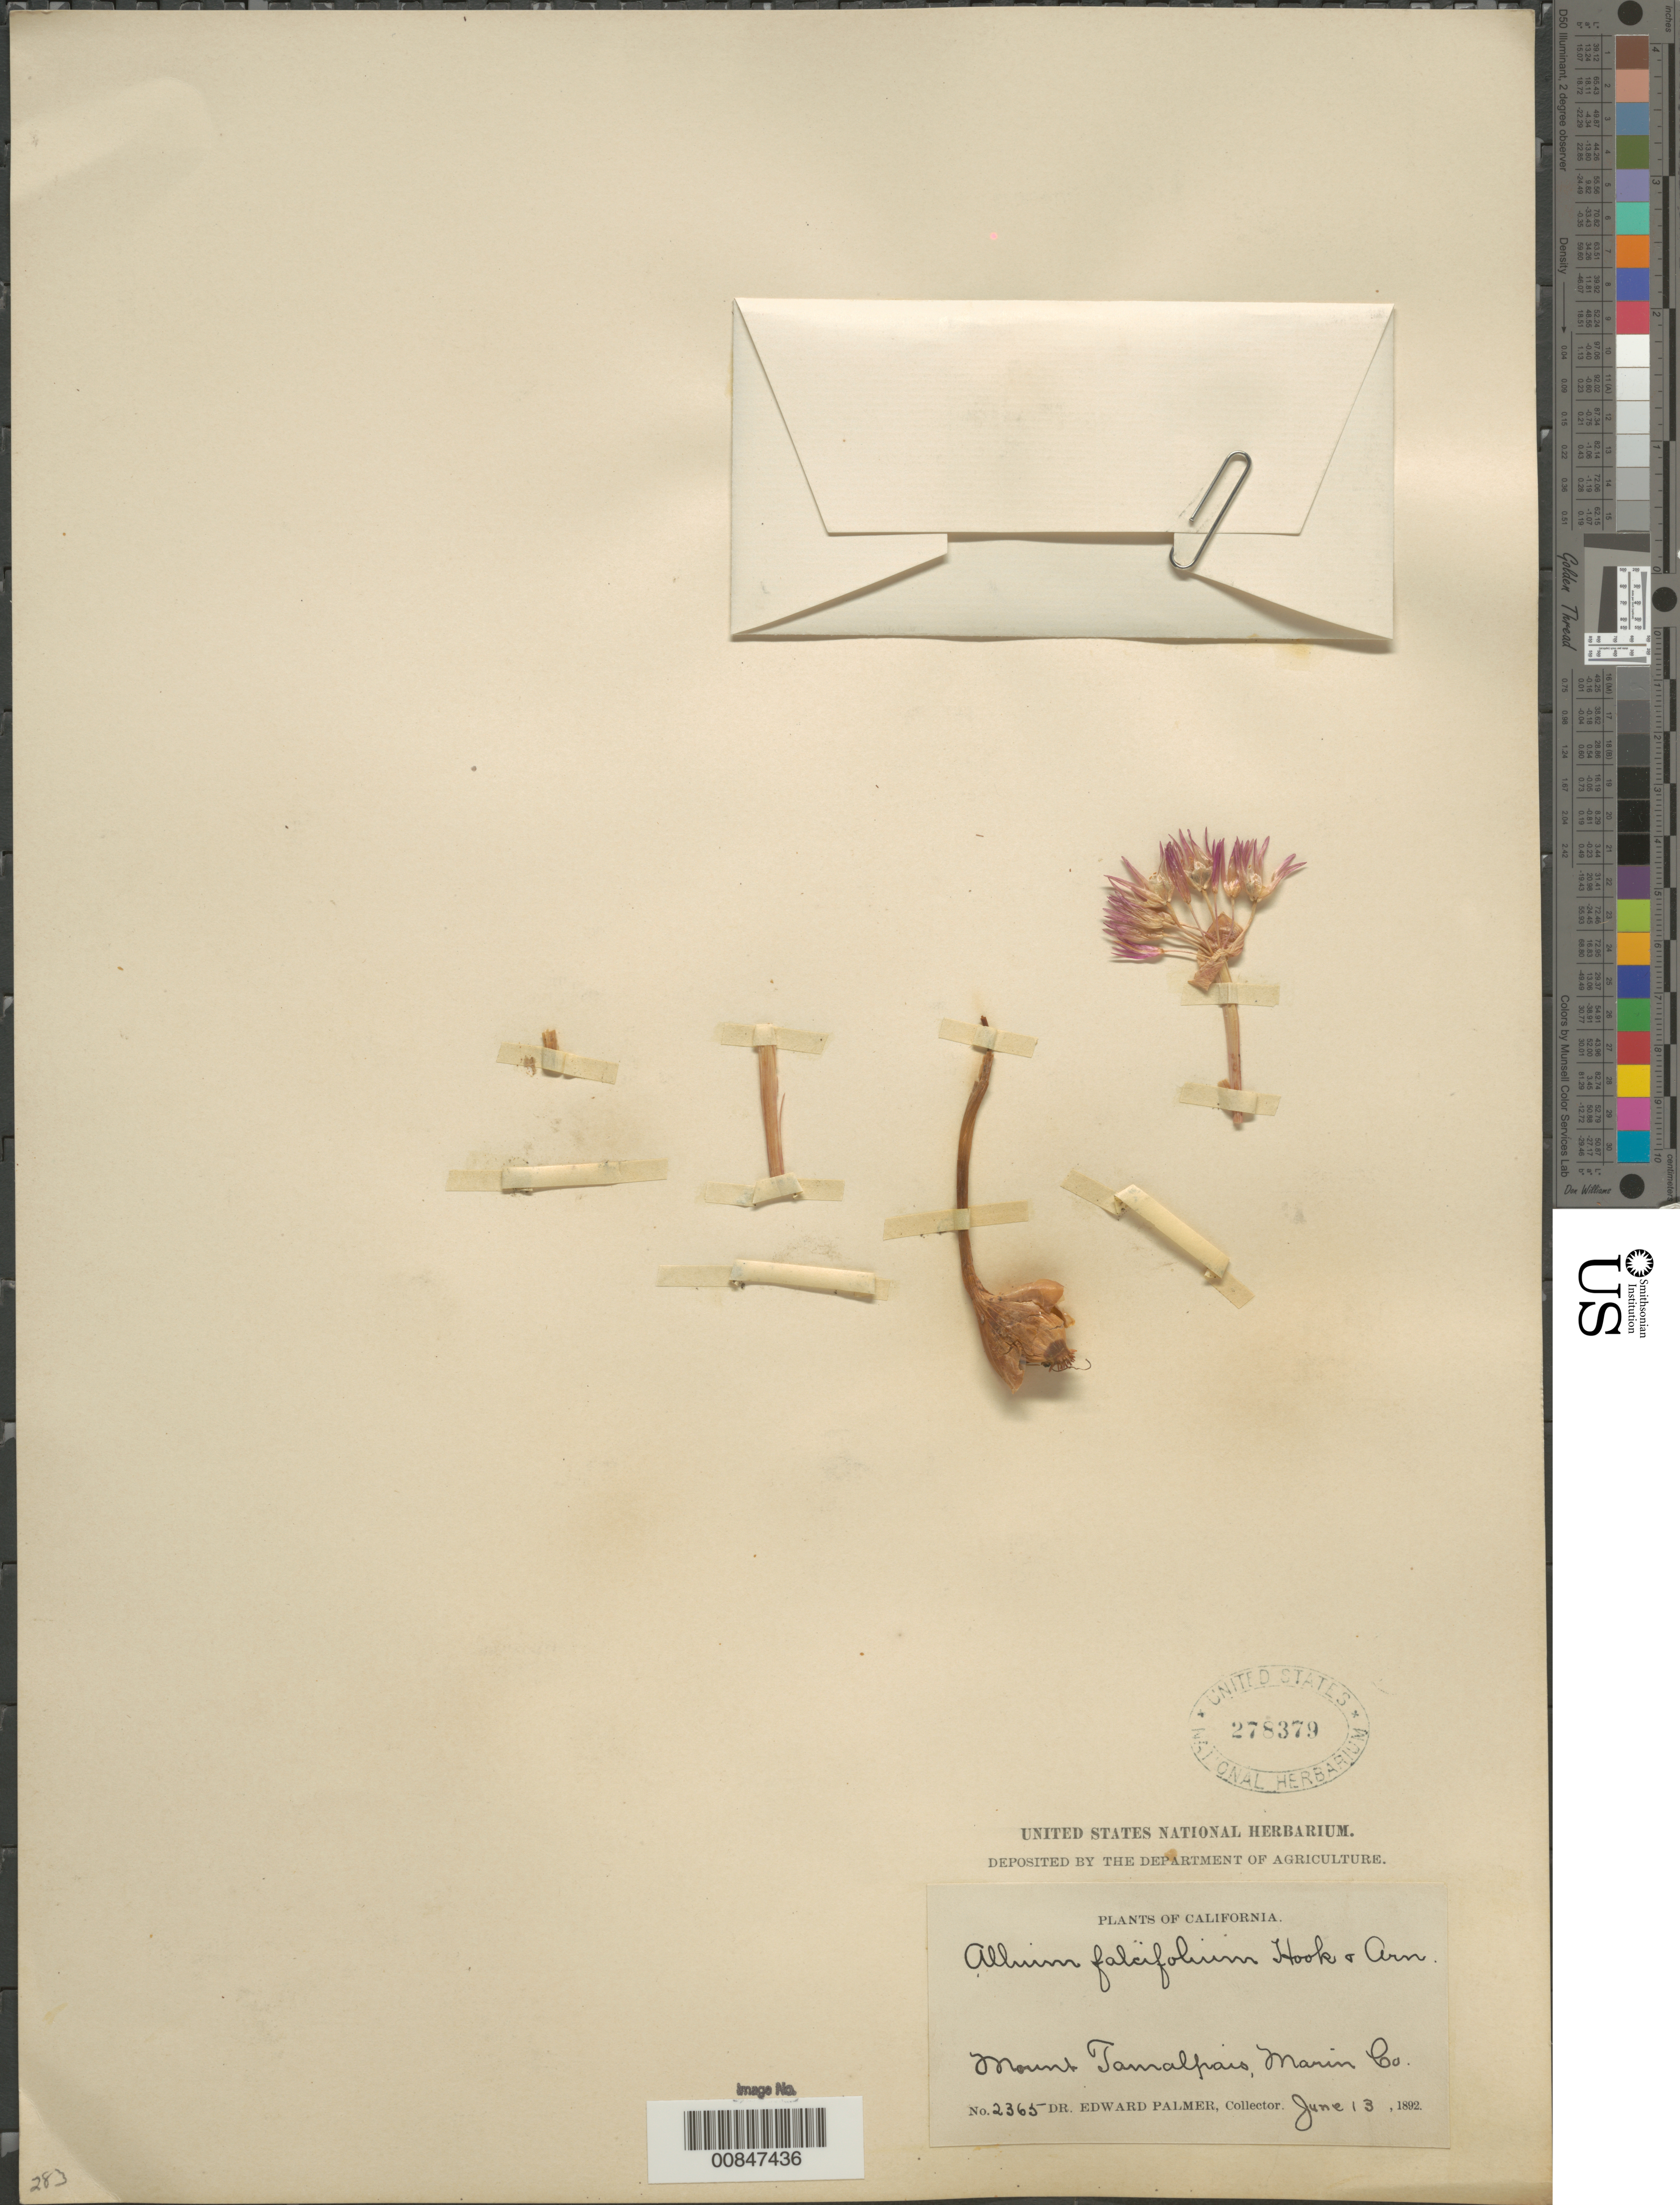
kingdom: Plantae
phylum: Tracheophyta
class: Liliopsida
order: Asparagales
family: Amaryllidaceae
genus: Allium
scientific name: Allium falcifolium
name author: Hook. & Arn.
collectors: E. Palmer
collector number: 2365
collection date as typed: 13 Jun 1892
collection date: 1892-06-13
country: United States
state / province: California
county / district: Marin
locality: Mount Tamalpais, Marin County, California.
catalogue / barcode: US 278379